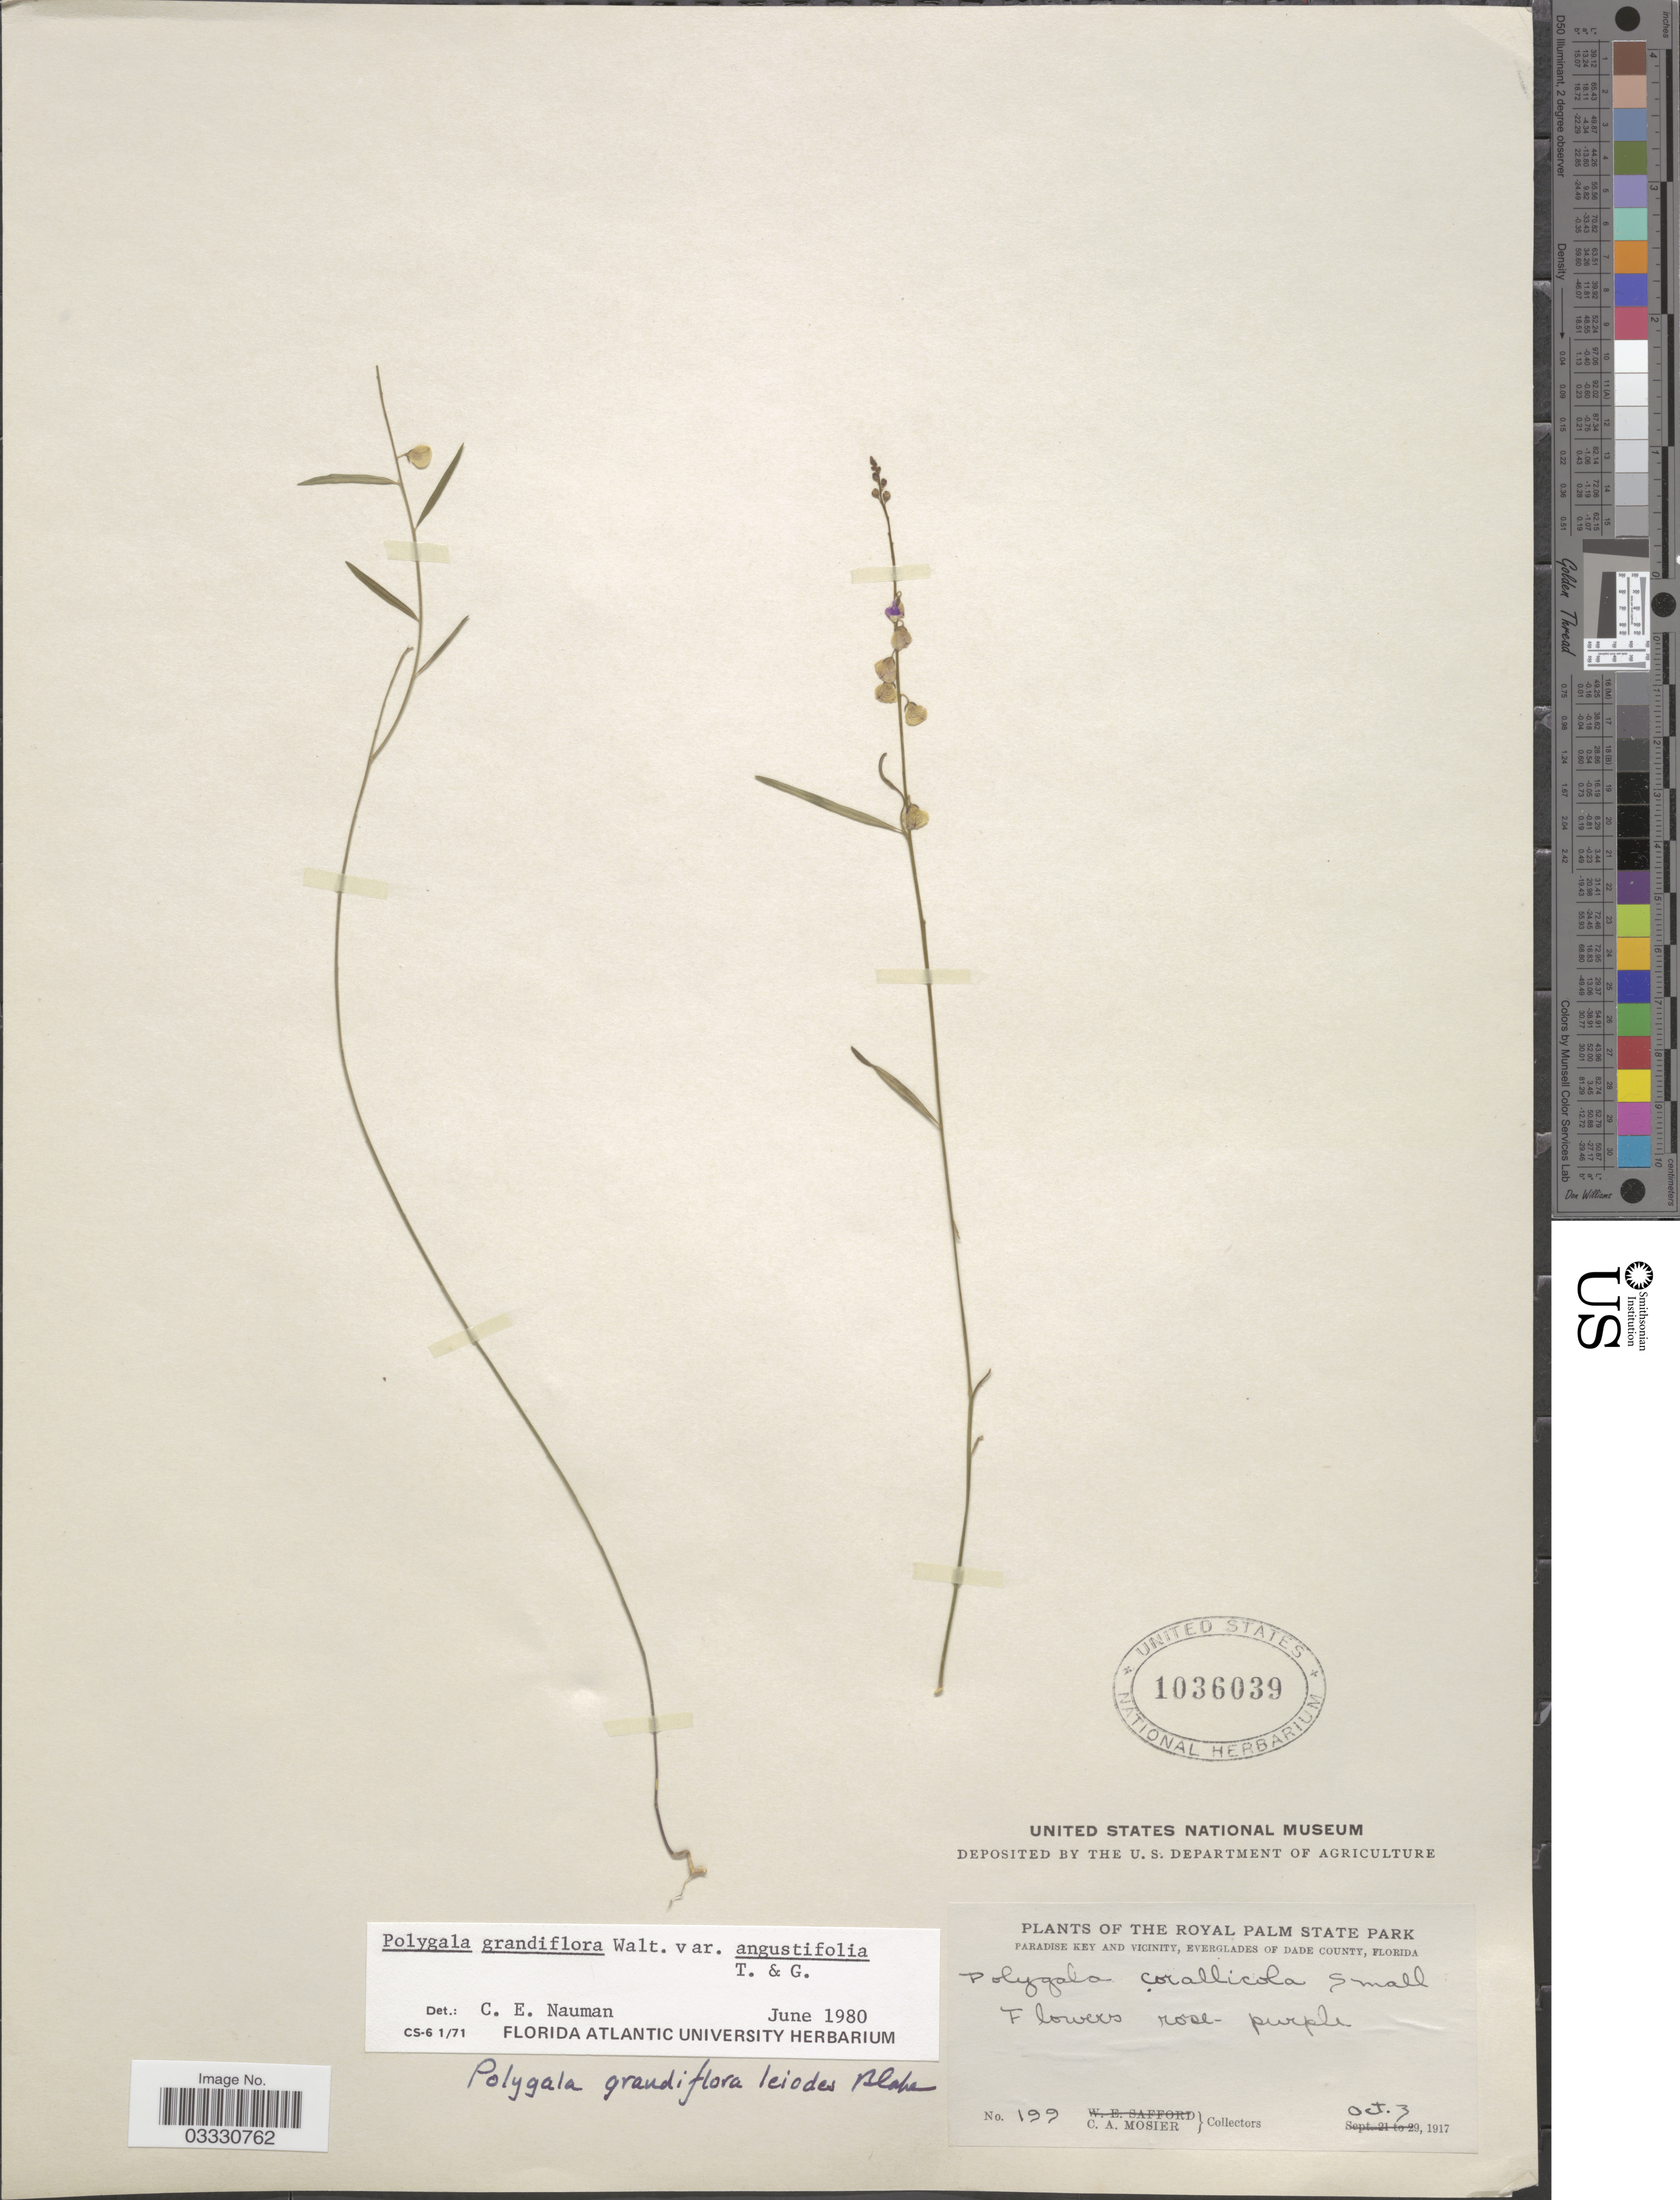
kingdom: Plantae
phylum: Tracheophyta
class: Magnoliopsida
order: Fabales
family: Polygalaceae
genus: Asemeia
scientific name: Asemeia grandiflora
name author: (Walter) Small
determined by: Strong, Mark T., (BOT), Smithsonian Institution - National Museum of Natural History (UNITED STATES)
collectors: C. A. Mosier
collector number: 199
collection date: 1917-10-03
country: United States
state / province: Florida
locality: The Royal Palm State Park. Paradise Key and Vicinity, Everglades of Dade County.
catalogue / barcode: US 1036039